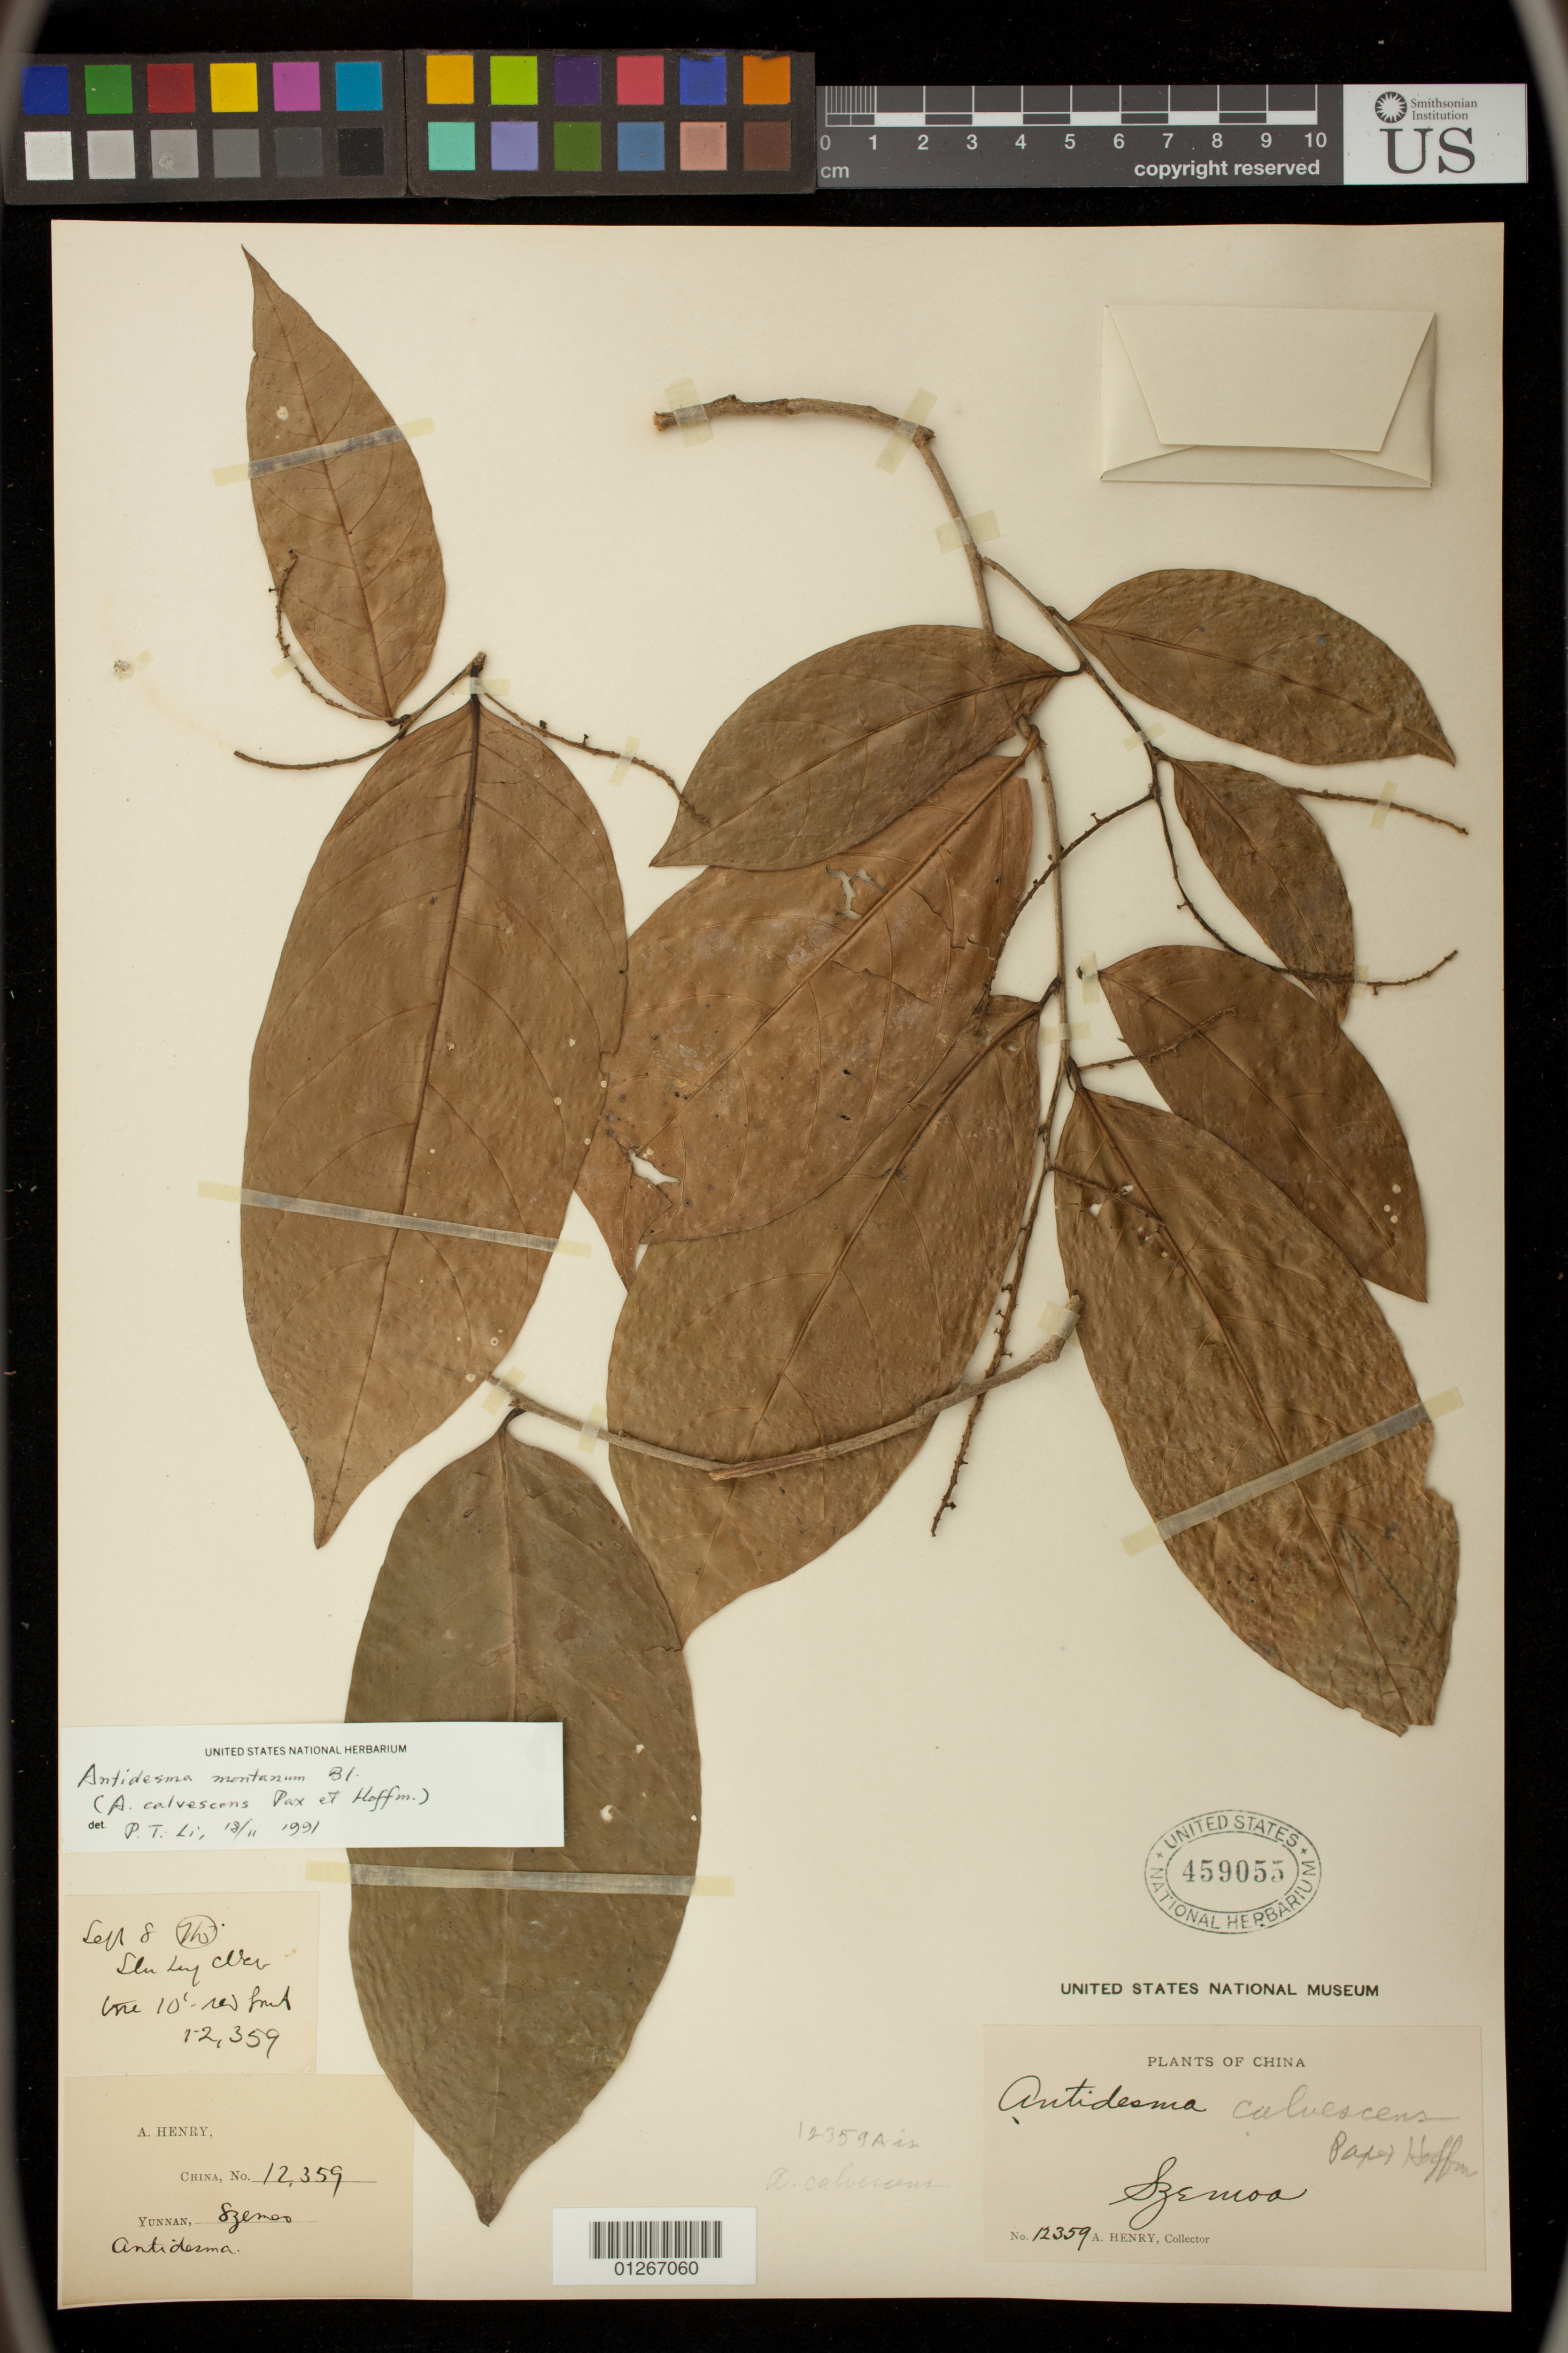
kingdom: Plantae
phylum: Tracheophyta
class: Magnoliopsida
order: Malpighiales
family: Phyllanthaceae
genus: Antidesma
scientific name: Antidesma montanum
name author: Blume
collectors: A. Henry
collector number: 12359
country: China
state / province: Yunnan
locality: Szemoa.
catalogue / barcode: US 459055